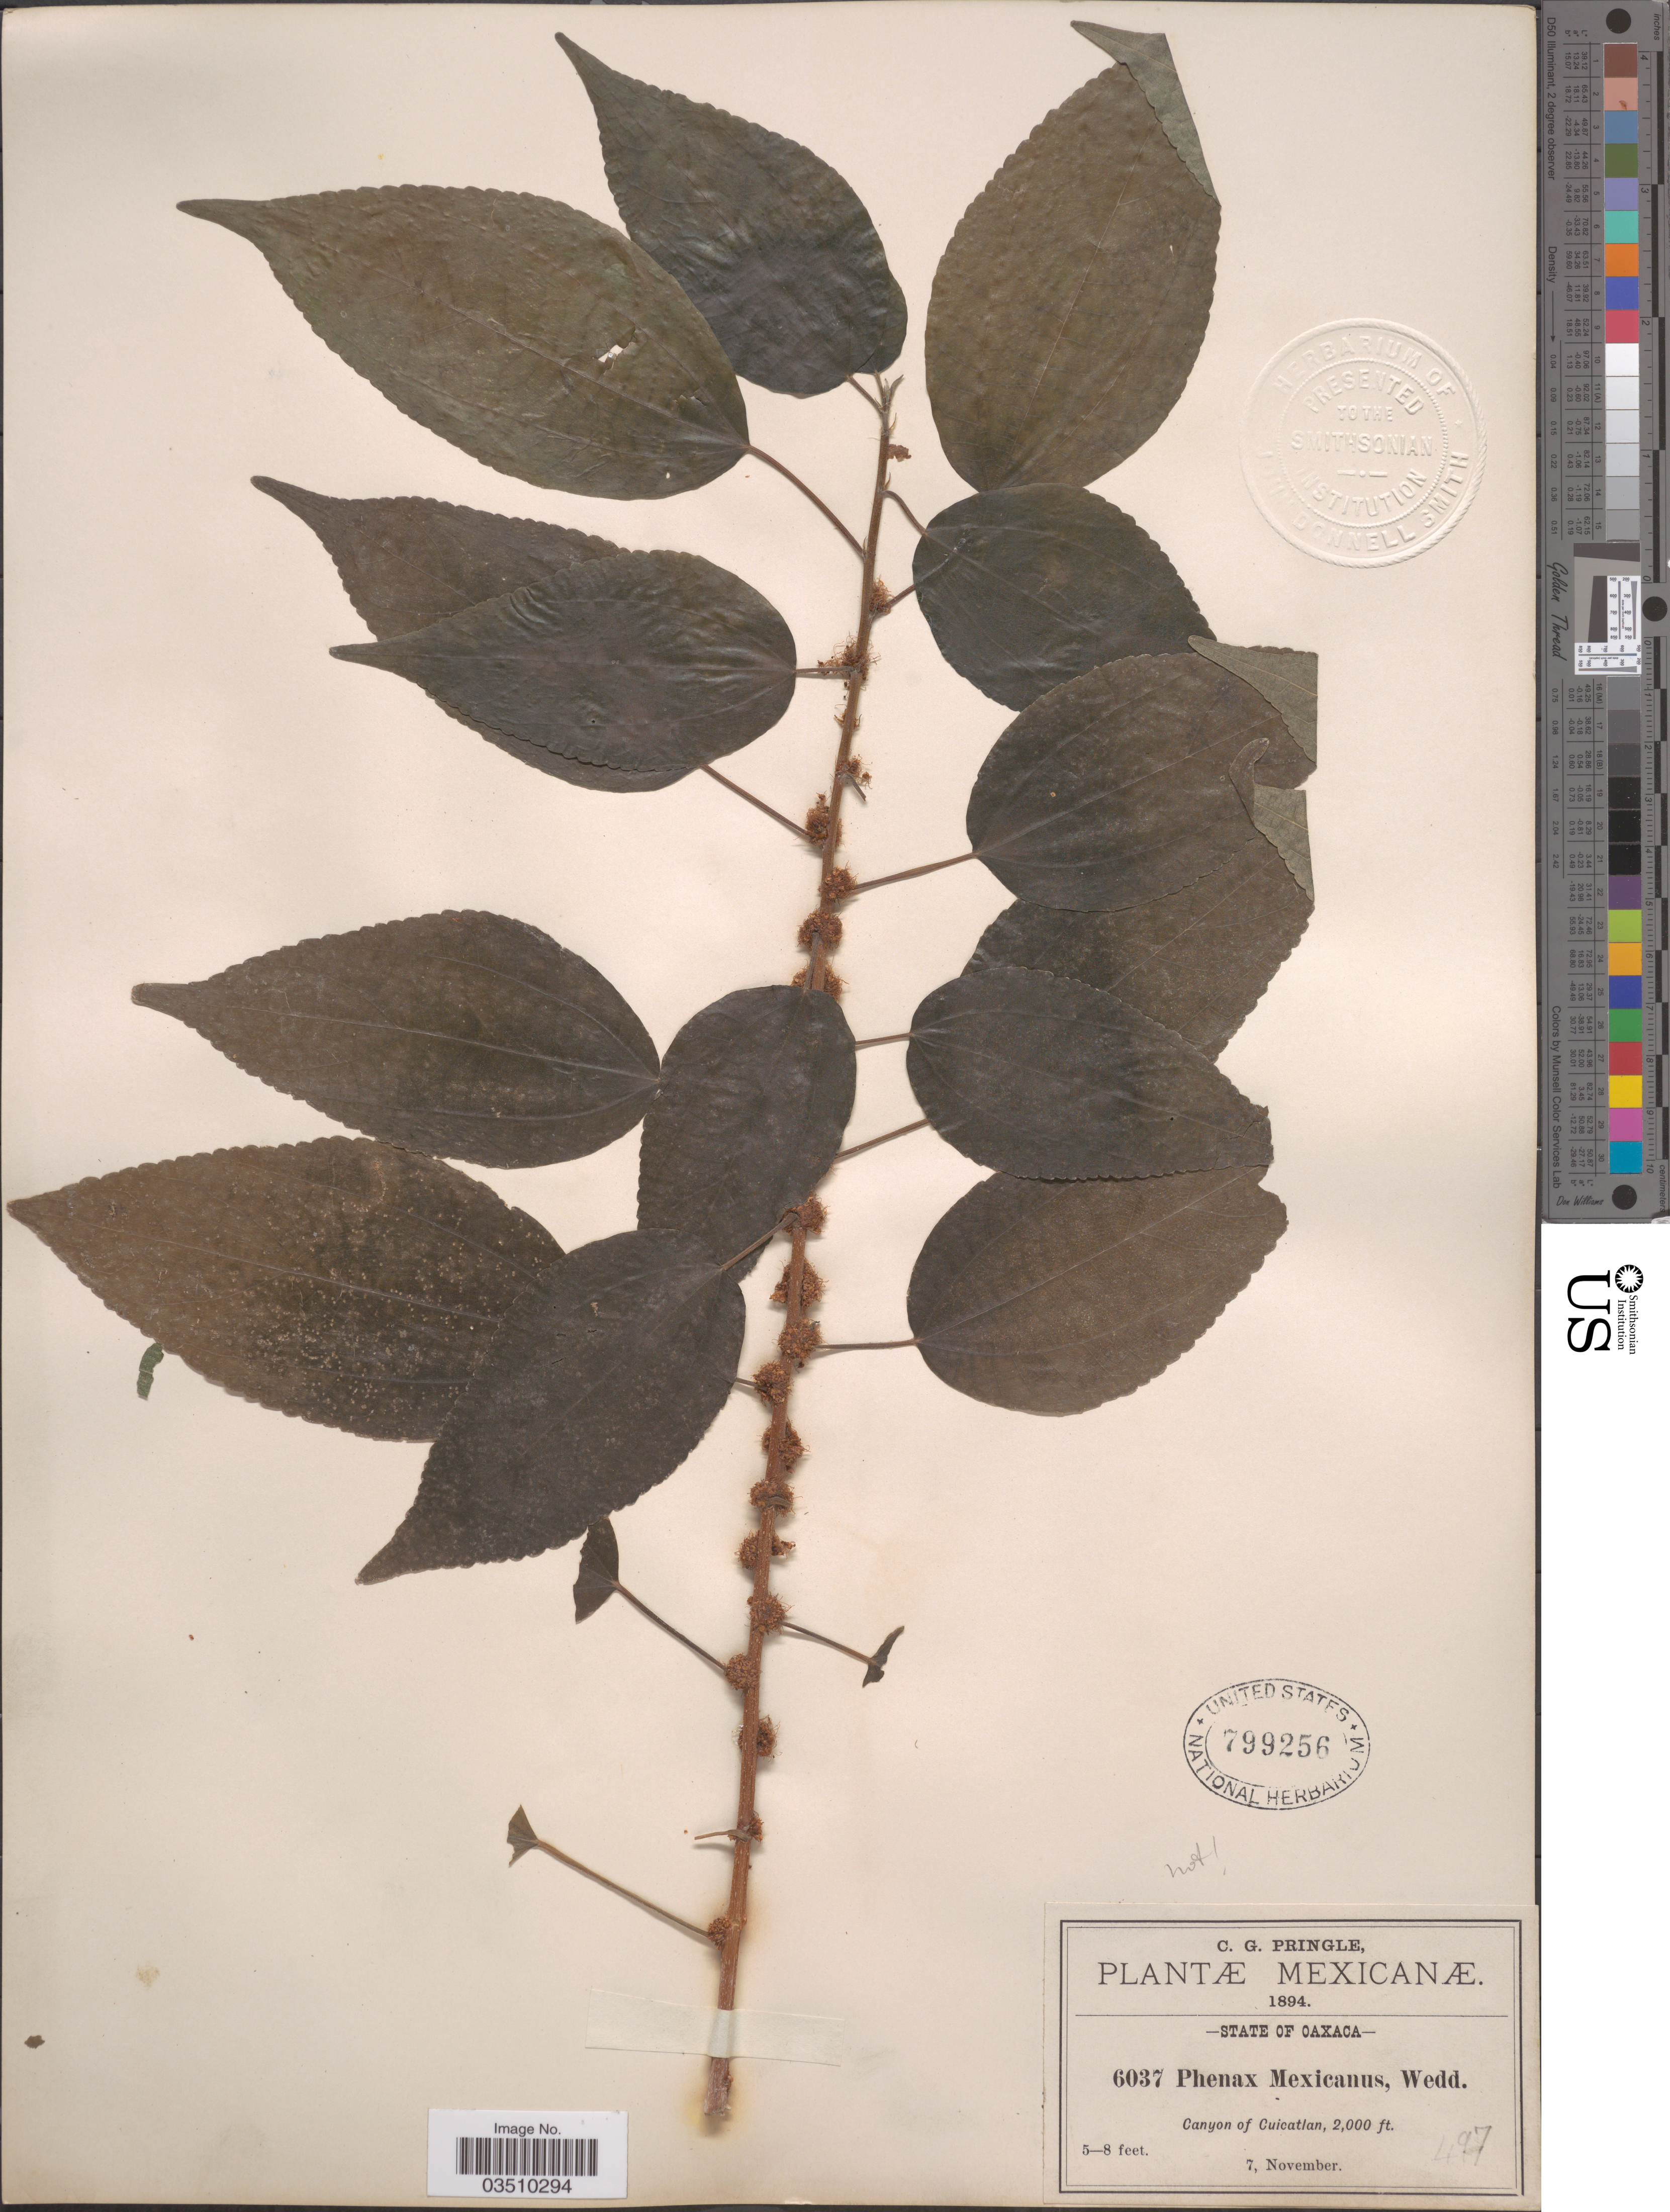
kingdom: Plantae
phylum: Tracheophyta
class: Magnoliopsida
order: Rosales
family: Urticaceae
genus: Phenax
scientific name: Phenax mexicanus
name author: Wedd.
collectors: C. G. Pringle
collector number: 6037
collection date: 1894-11-07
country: Mexico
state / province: Oaxaca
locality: Canyon of Cuicatlan.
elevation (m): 610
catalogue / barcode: US 799256